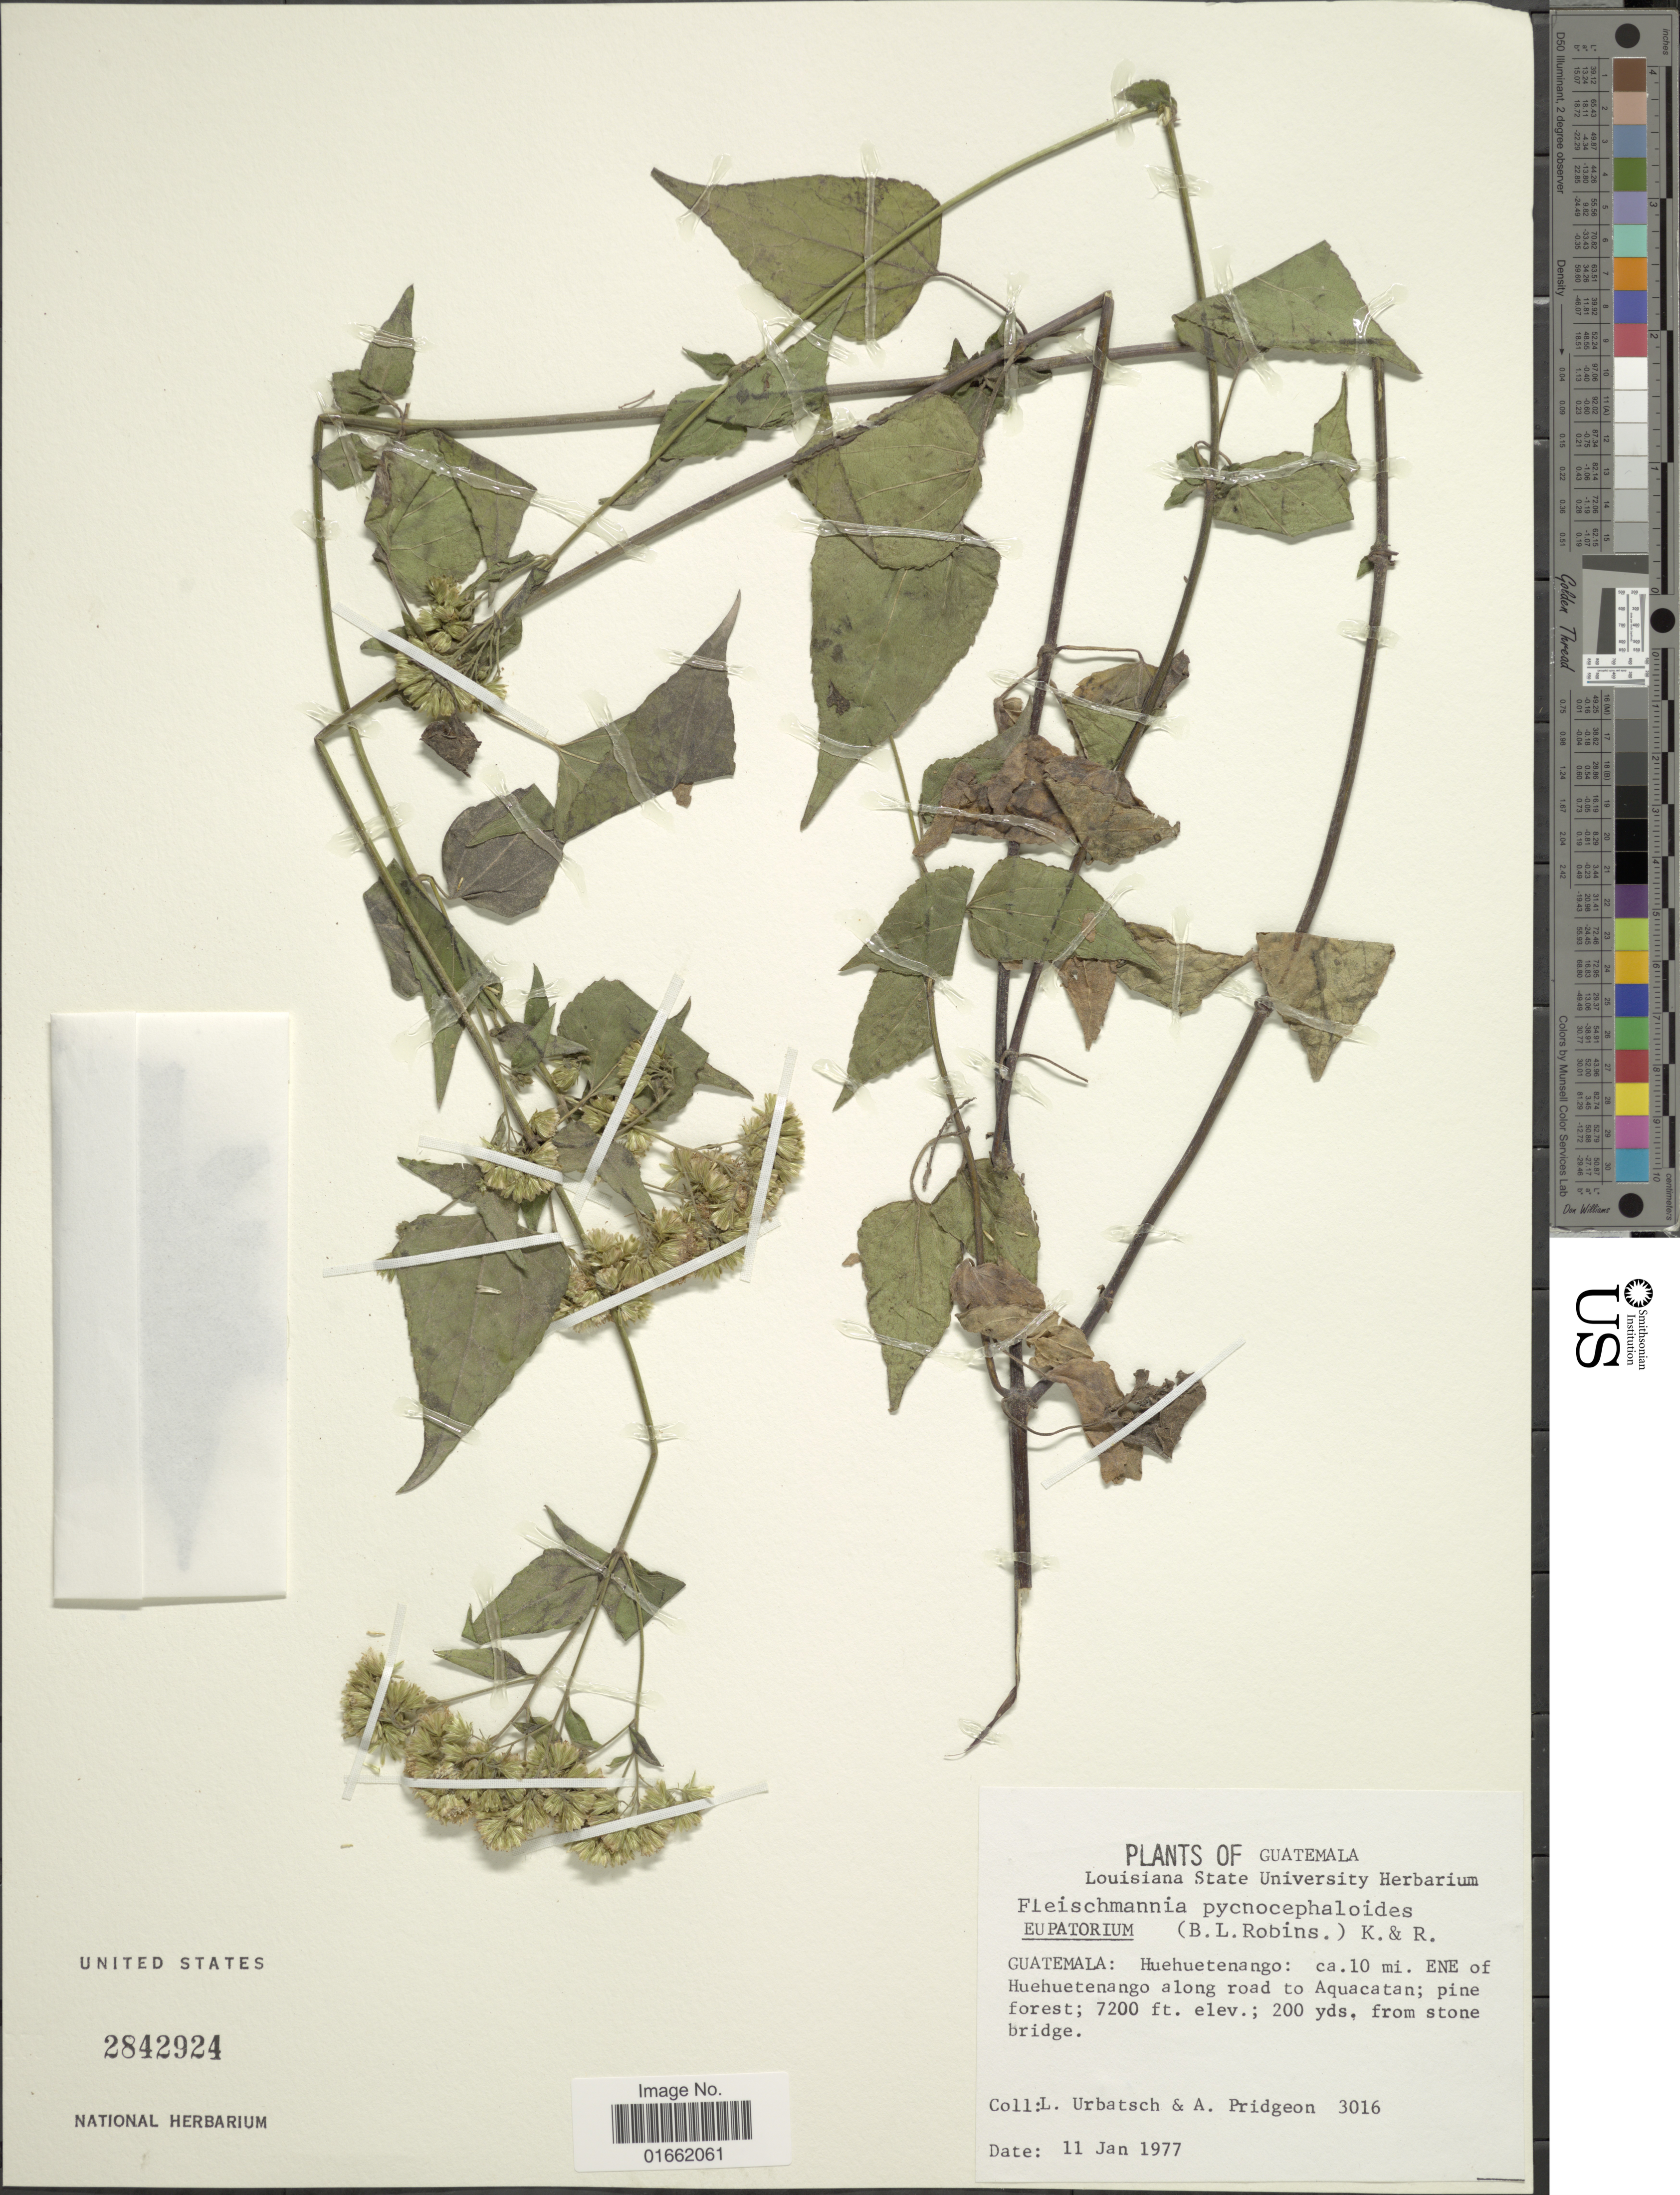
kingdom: Plantae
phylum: Tracheophyta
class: Magnoliopsida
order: Asterales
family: Asteraceae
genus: Fleischmannia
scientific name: Fleischmannia pycnocephaloides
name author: (B.L. Rob.) R.M. King & H. Rob.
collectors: L. E. Urbatsch & A. M. Pridgeon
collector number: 3016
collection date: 1977-01-11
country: Guatemala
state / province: Huehuetenango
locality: Guatemala: Huehuetenango: ca. 10 mi. ENE of Huehuetenango along road to Aquacatan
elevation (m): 2195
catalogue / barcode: US 2842924